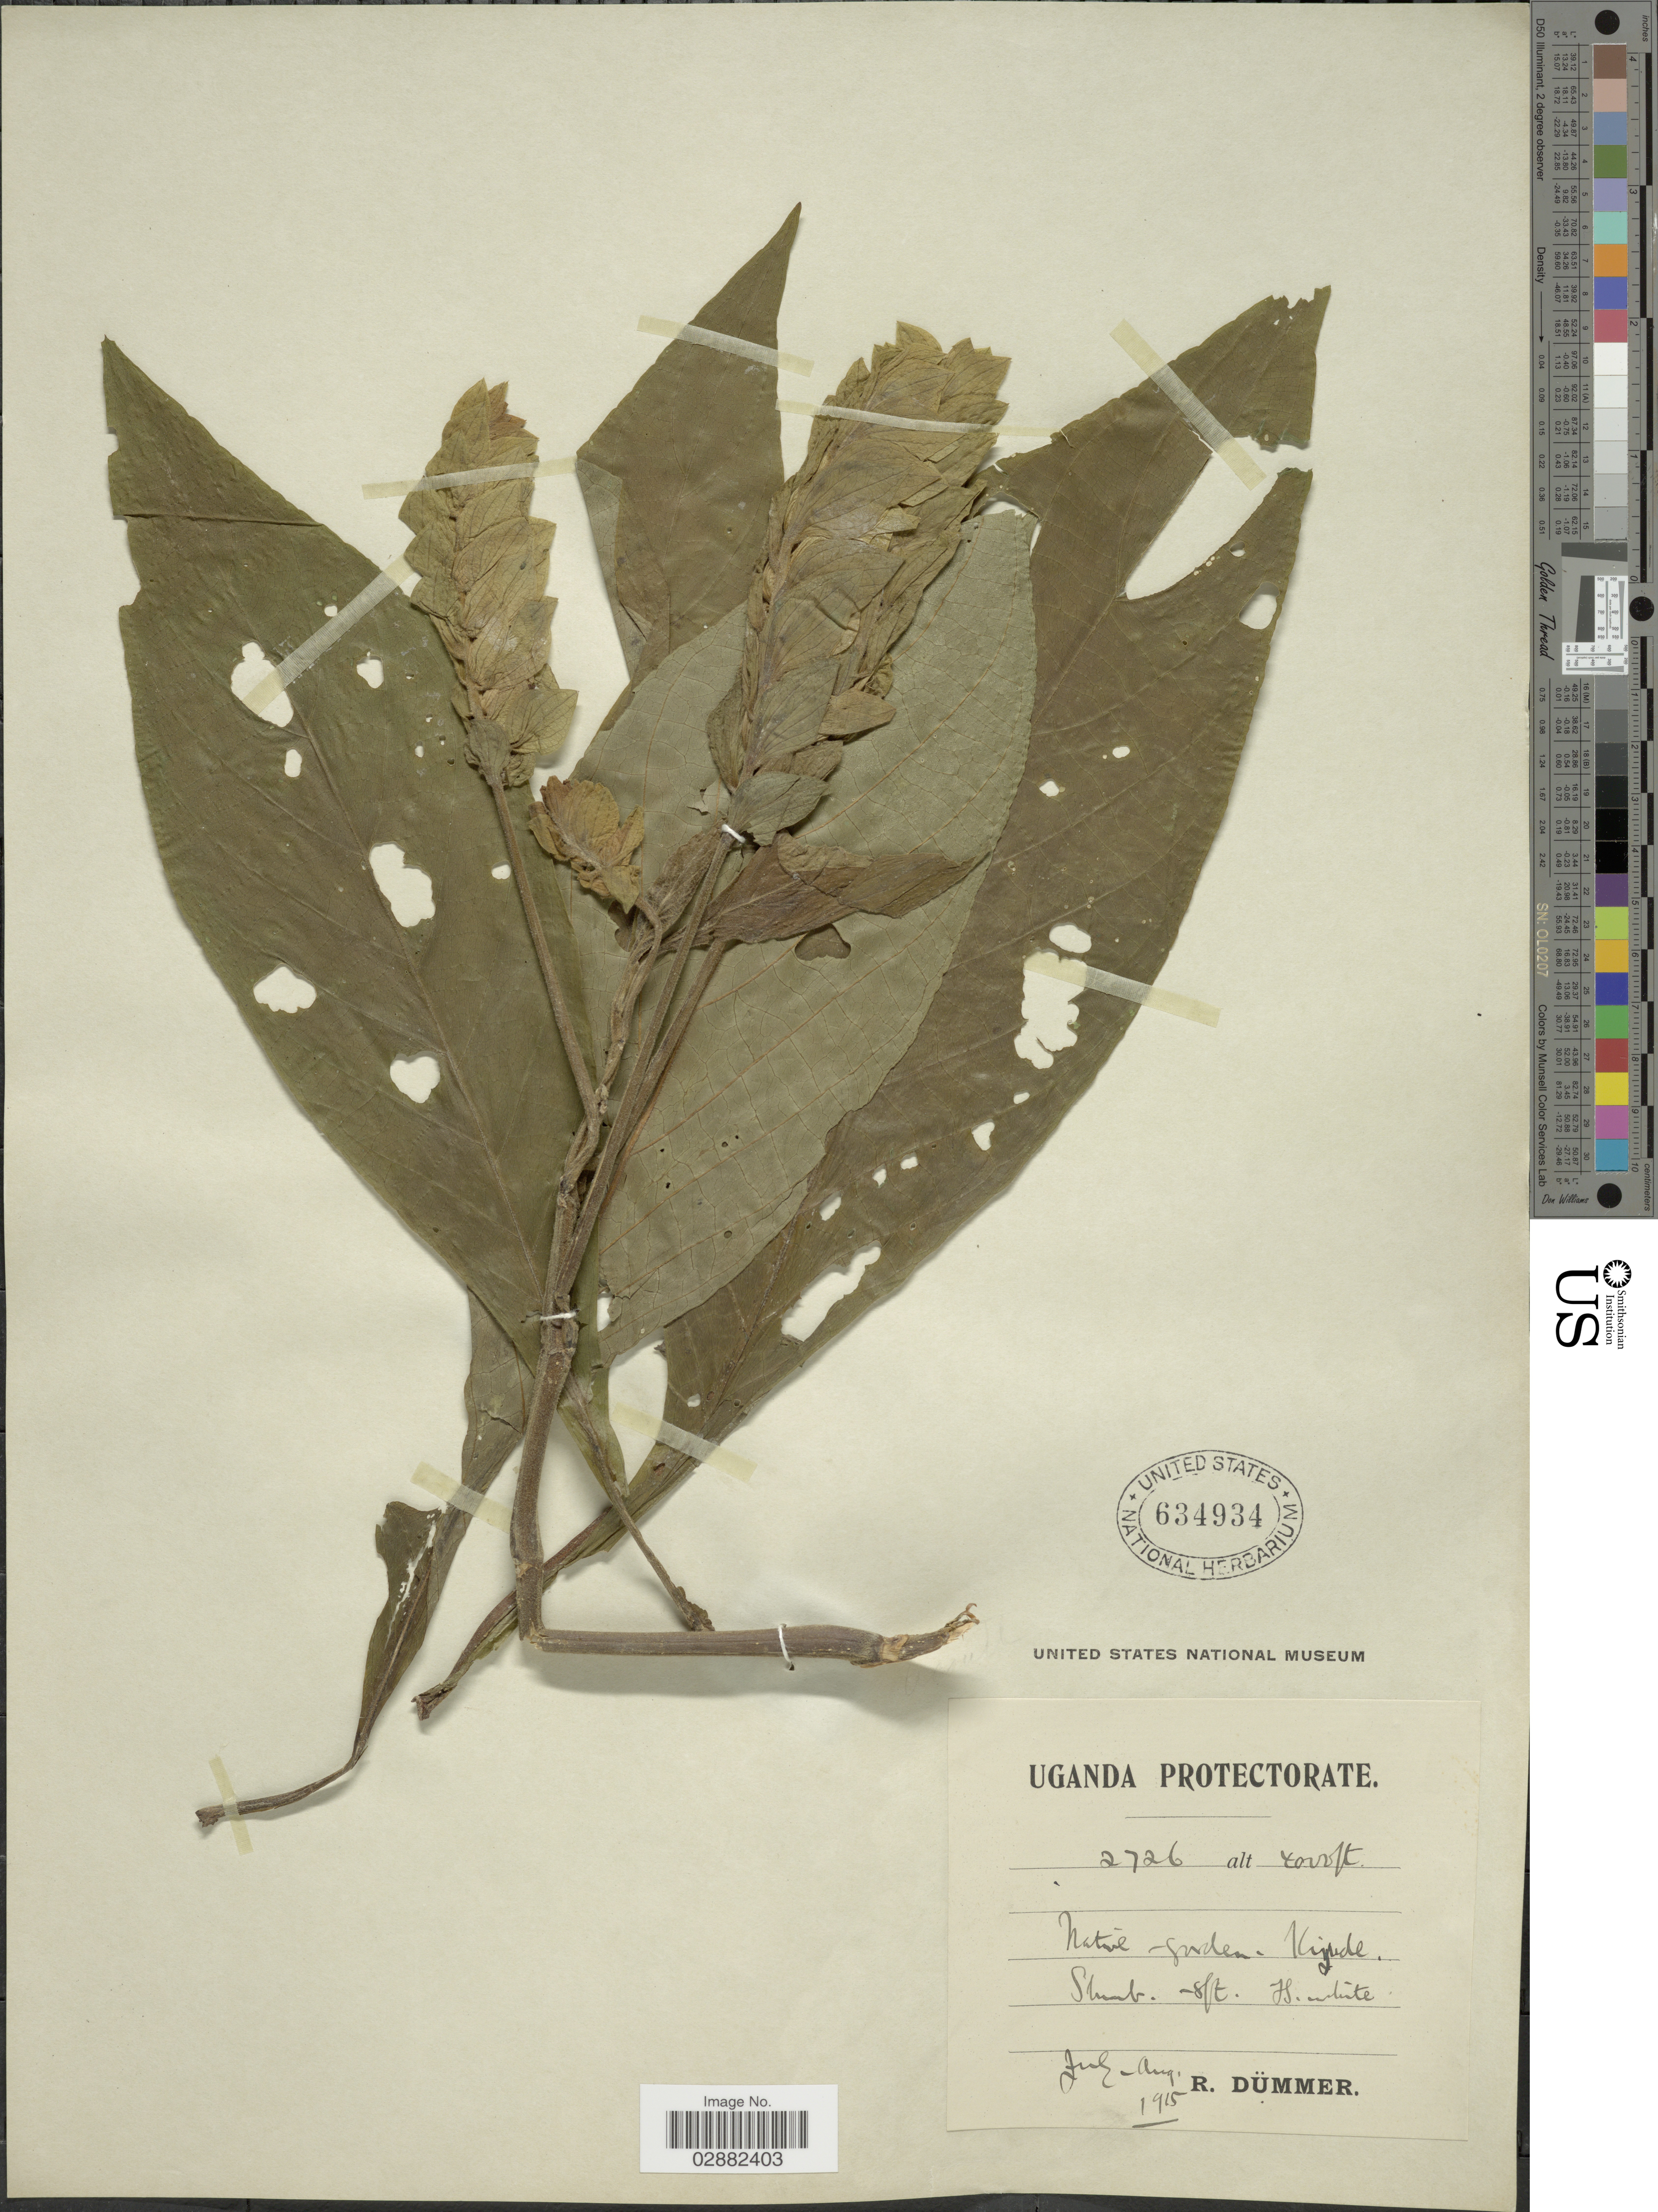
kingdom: Plantae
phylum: Tracheophyta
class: Magnoliopsida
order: Lamiales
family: Acanthaceae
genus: Justicia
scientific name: Justicia engleriana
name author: Lindau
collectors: R. A. Dümmer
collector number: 2726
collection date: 1915-07/1915-08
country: Uganda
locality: Uganda Protectorate, Native - garden - Kiyude [interpreted].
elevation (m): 1219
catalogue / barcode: US 634934